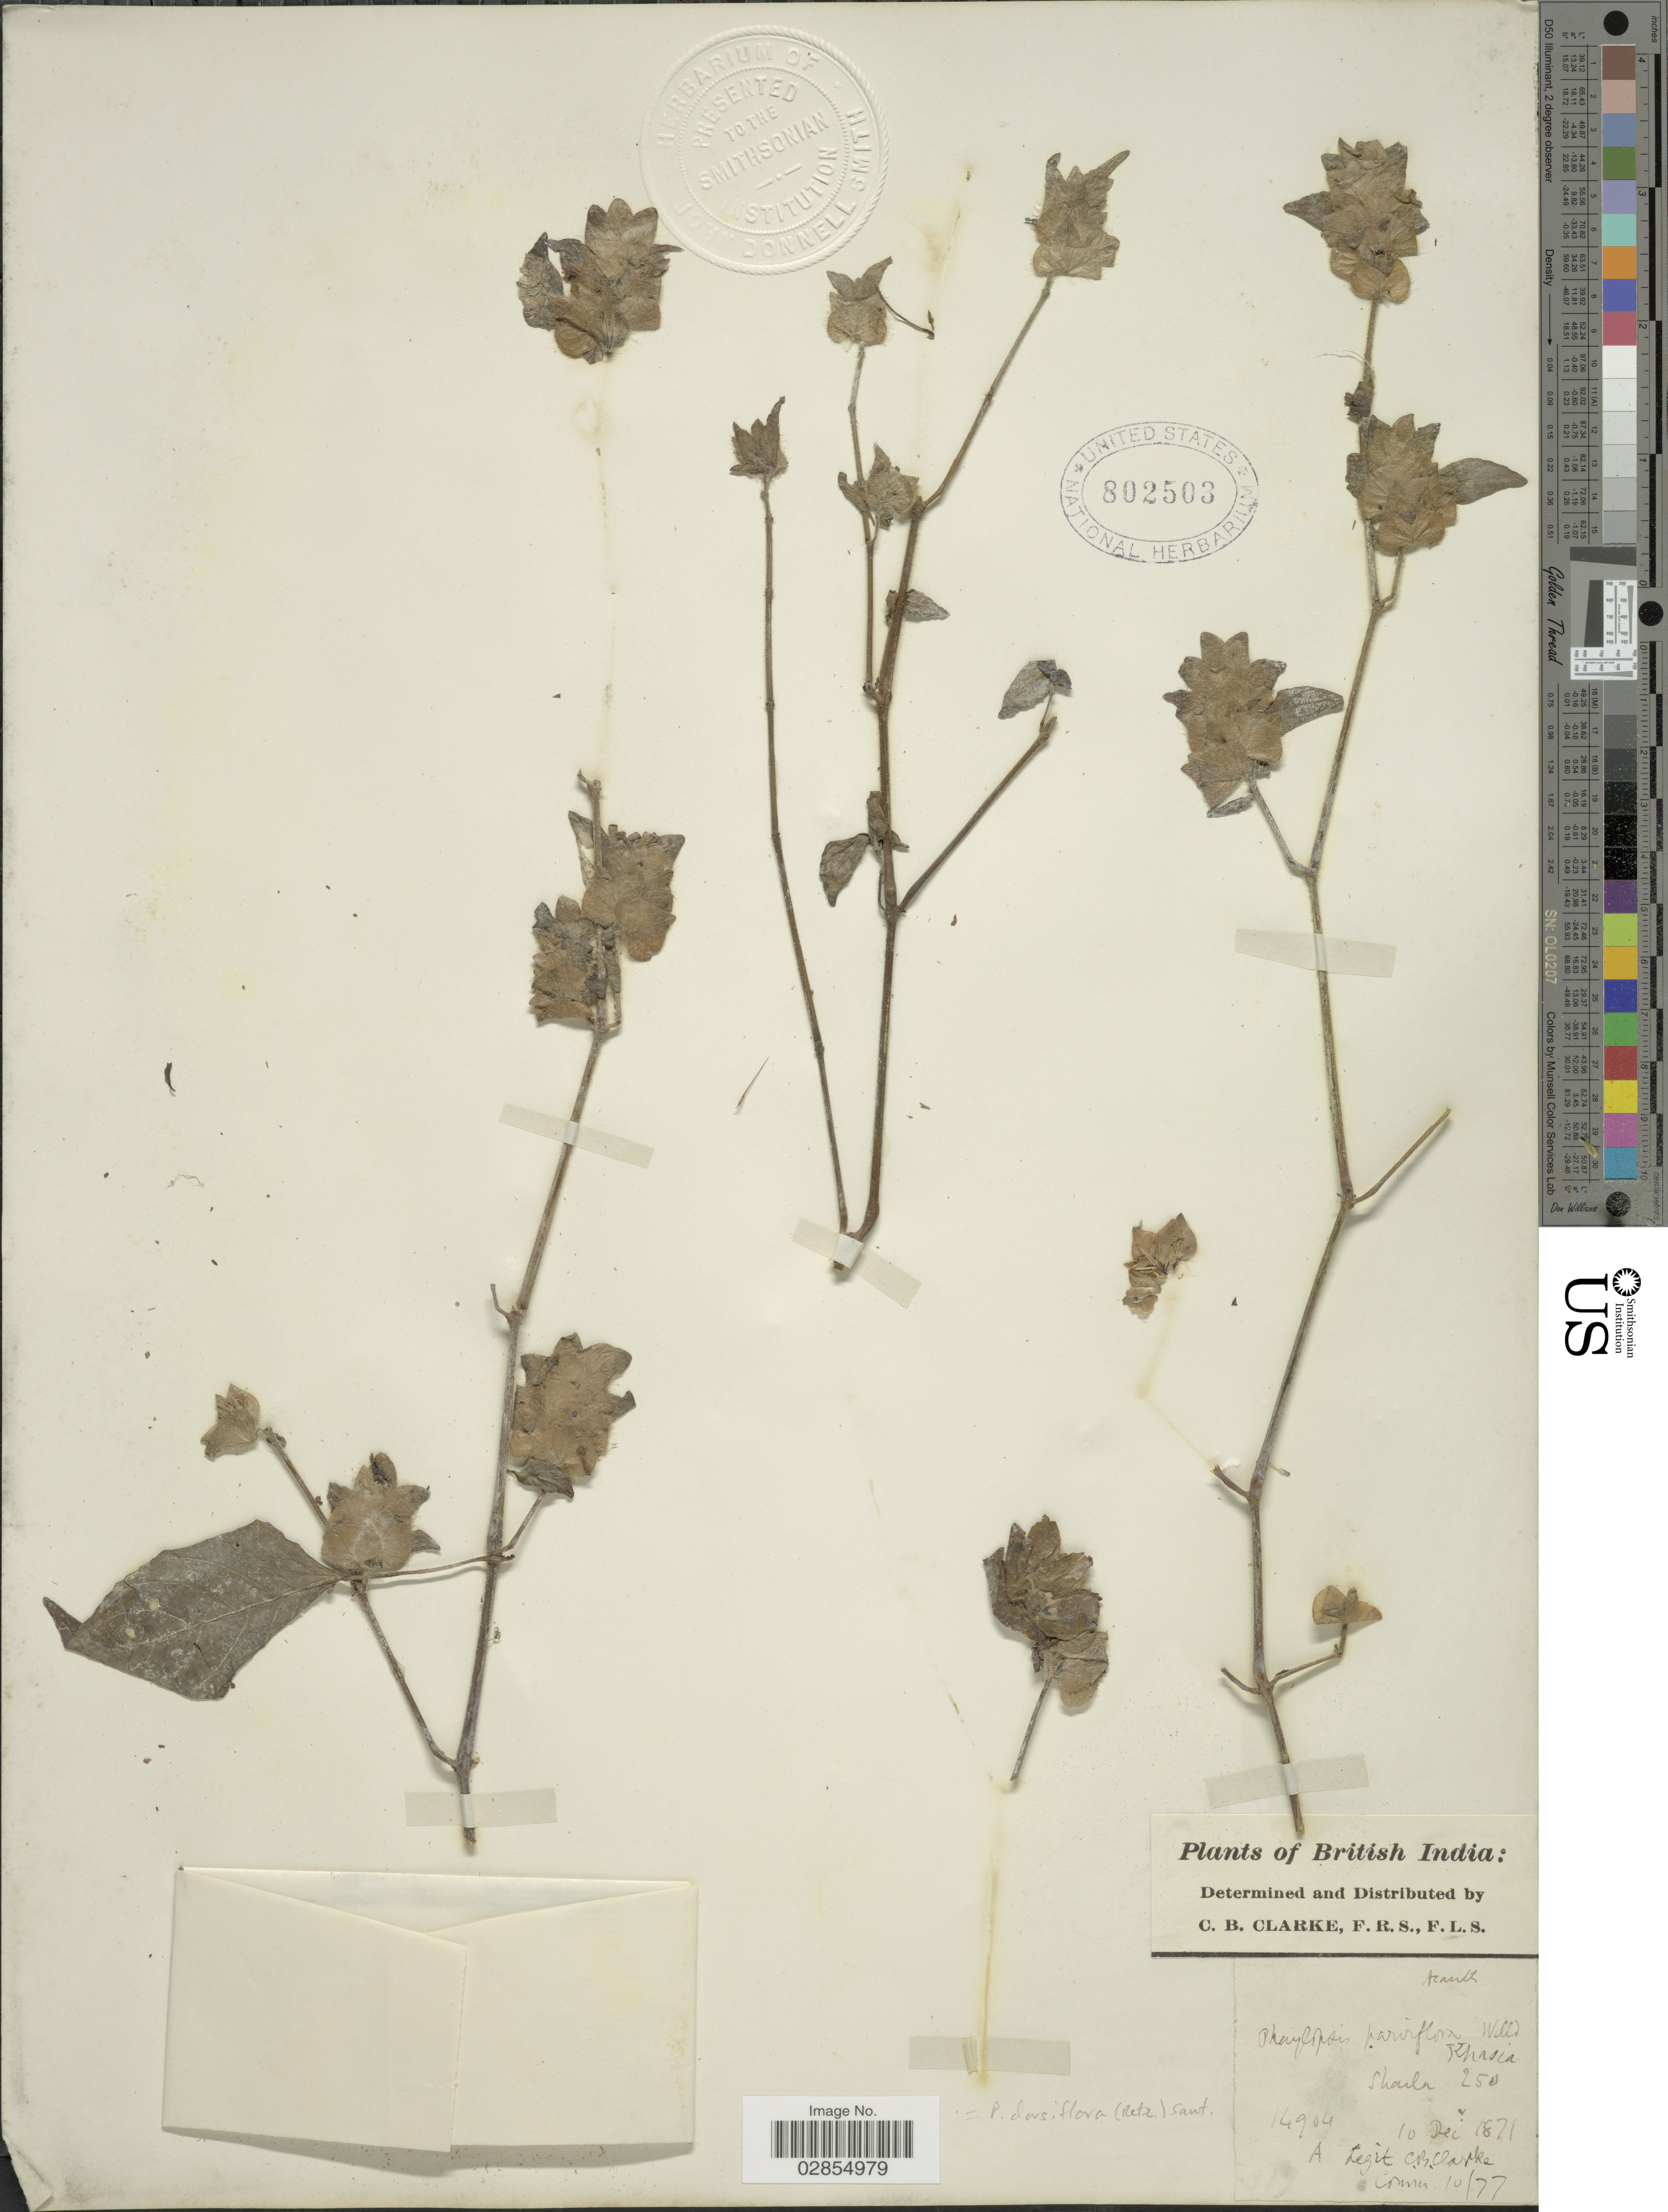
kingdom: Plantae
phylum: Tracheophyta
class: Magnoliopsida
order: Lamiales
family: Acanthaceae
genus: Phaulopsis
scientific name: Phaulopsis dorsiflora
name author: (Retz.) Santapau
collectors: C. B. Clarke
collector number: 14904A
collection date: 1871-12-10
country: India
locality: British India, Khasia, Shailu.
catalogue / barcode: US 802503